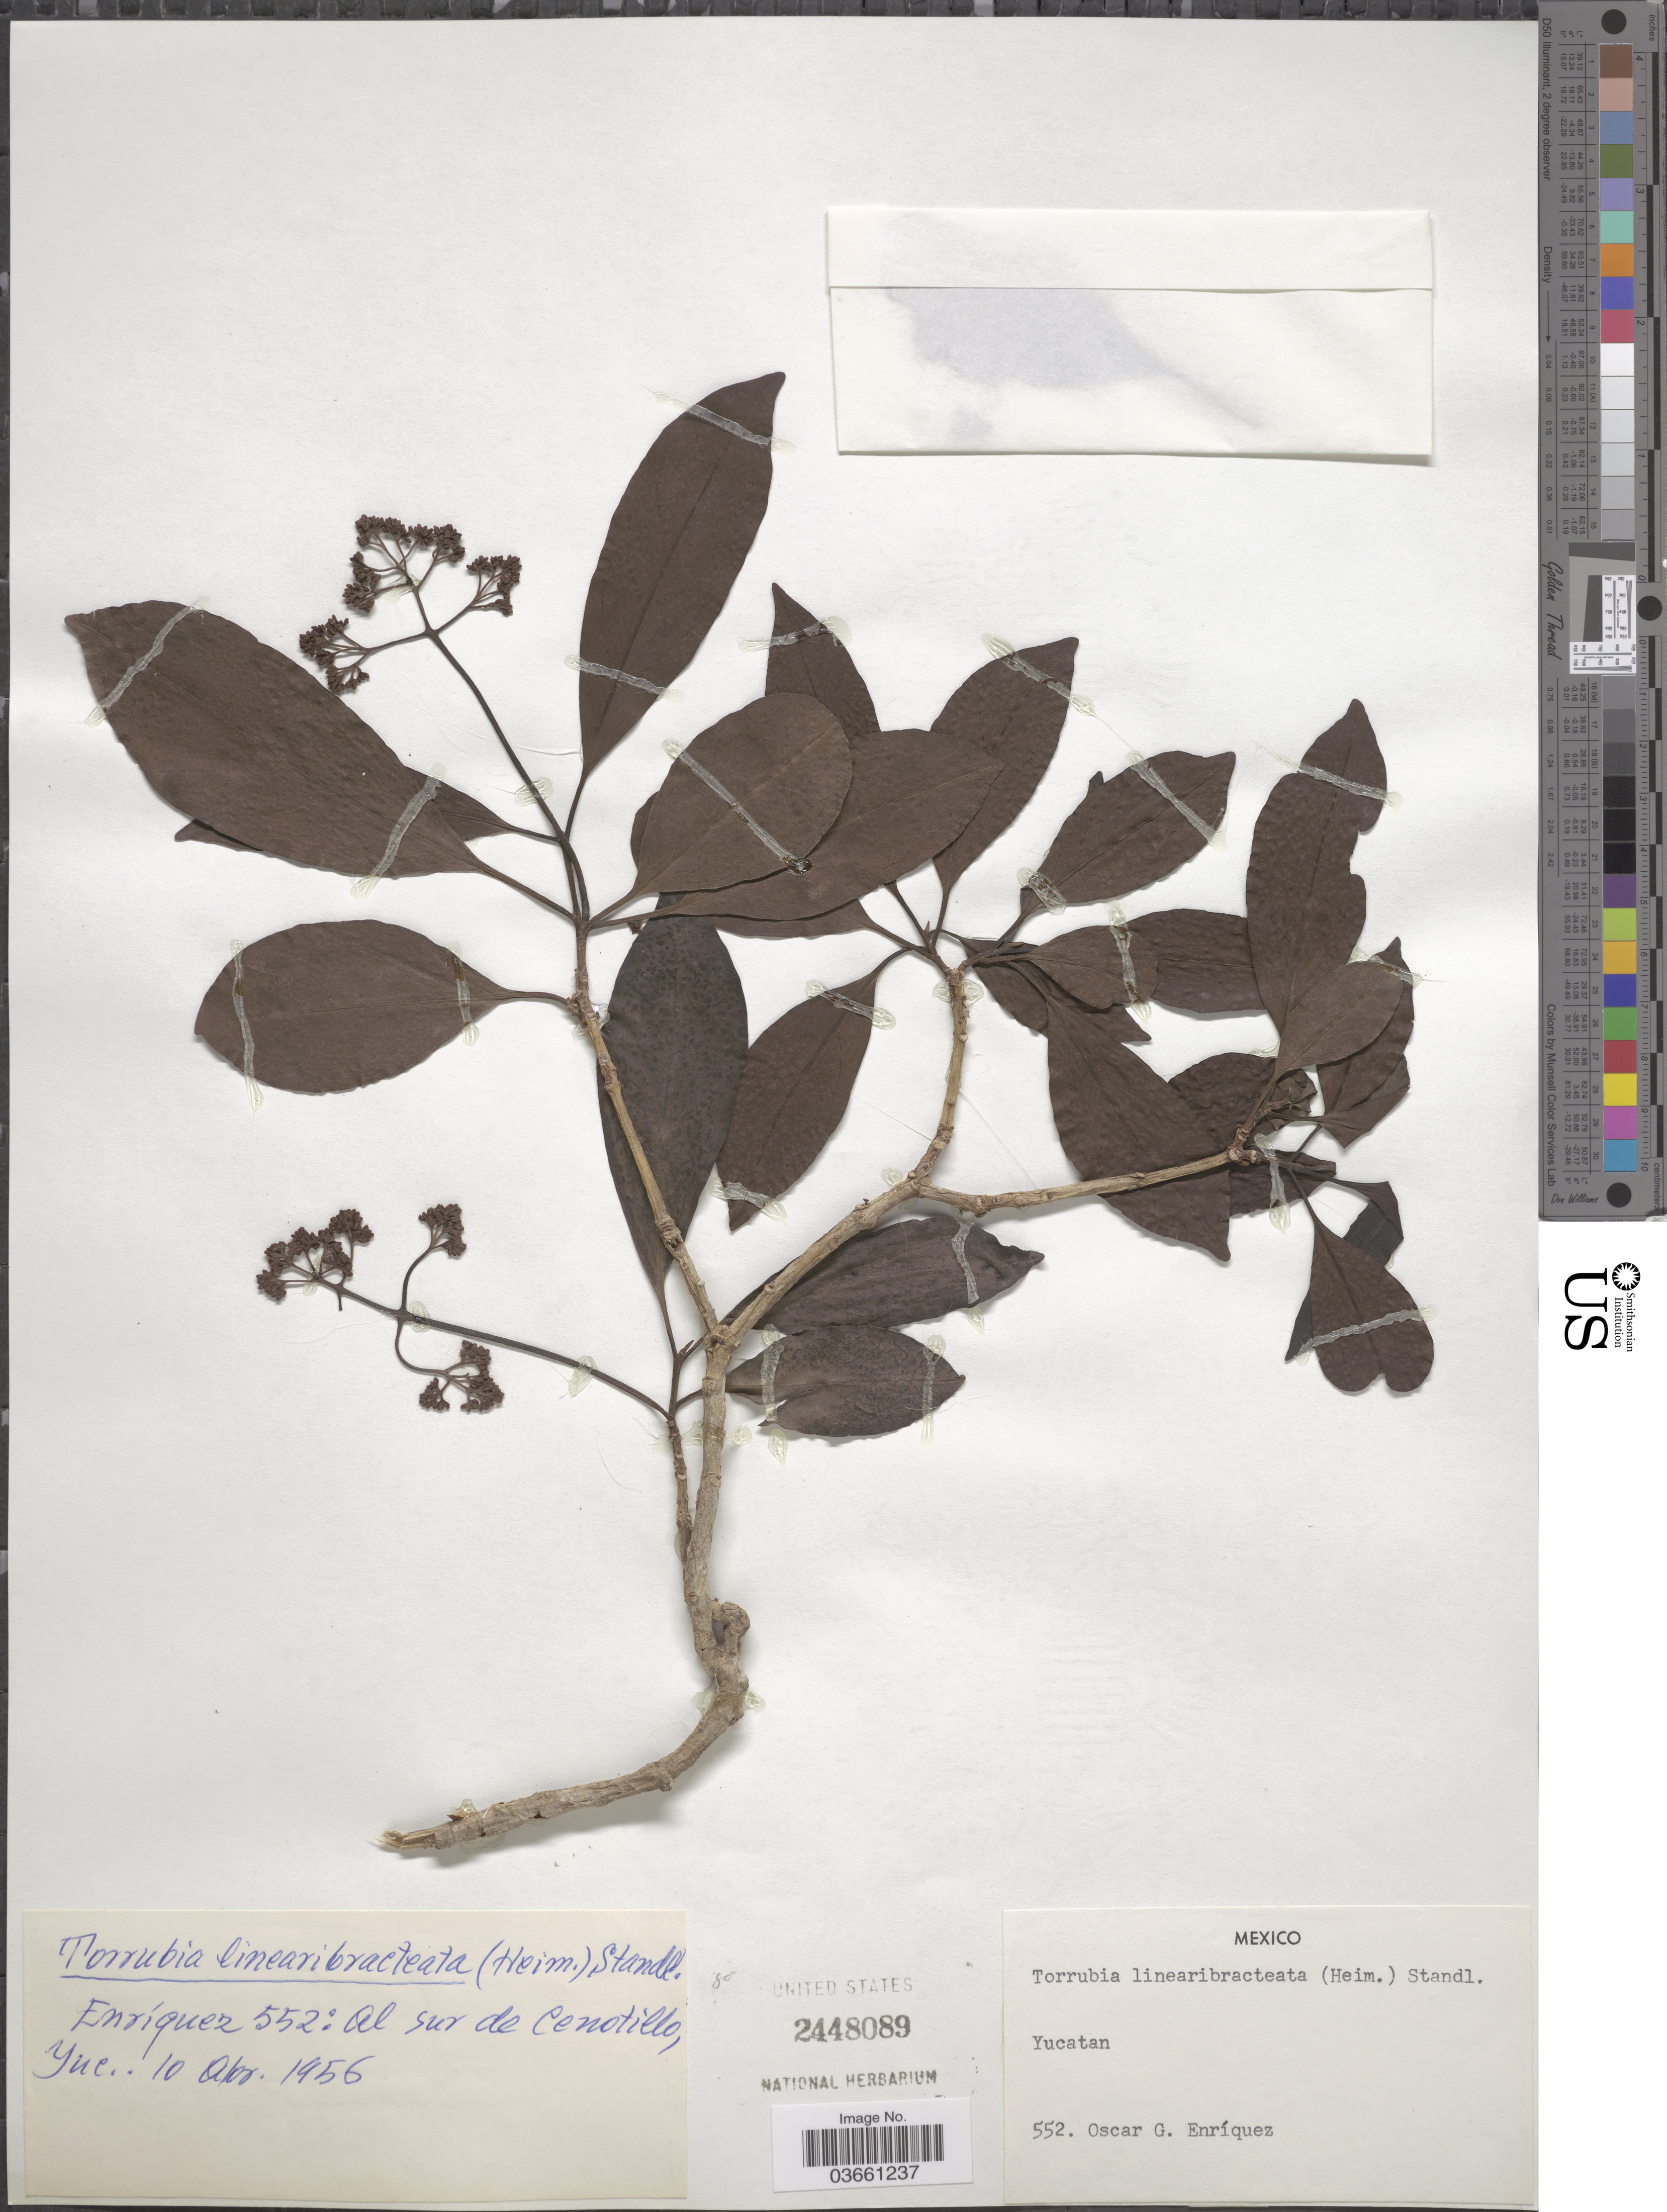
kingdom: Plantae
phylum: Tracheophyta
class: Magnoliopsida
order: Caryophyllales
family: Nyctaginaceae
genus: Guapira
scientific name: Guapira costaricana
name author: (Standl.) Woodson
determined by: Strong, Mark T., (BOT), Smithsonian Institution - National Museum of Natural History (UNITED STATES)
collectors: O. Enriquez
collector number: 552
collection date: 1956-04-10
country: Mexico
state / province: Yucatán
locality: Al sur de Cenotillo.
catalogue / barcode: US 2448089